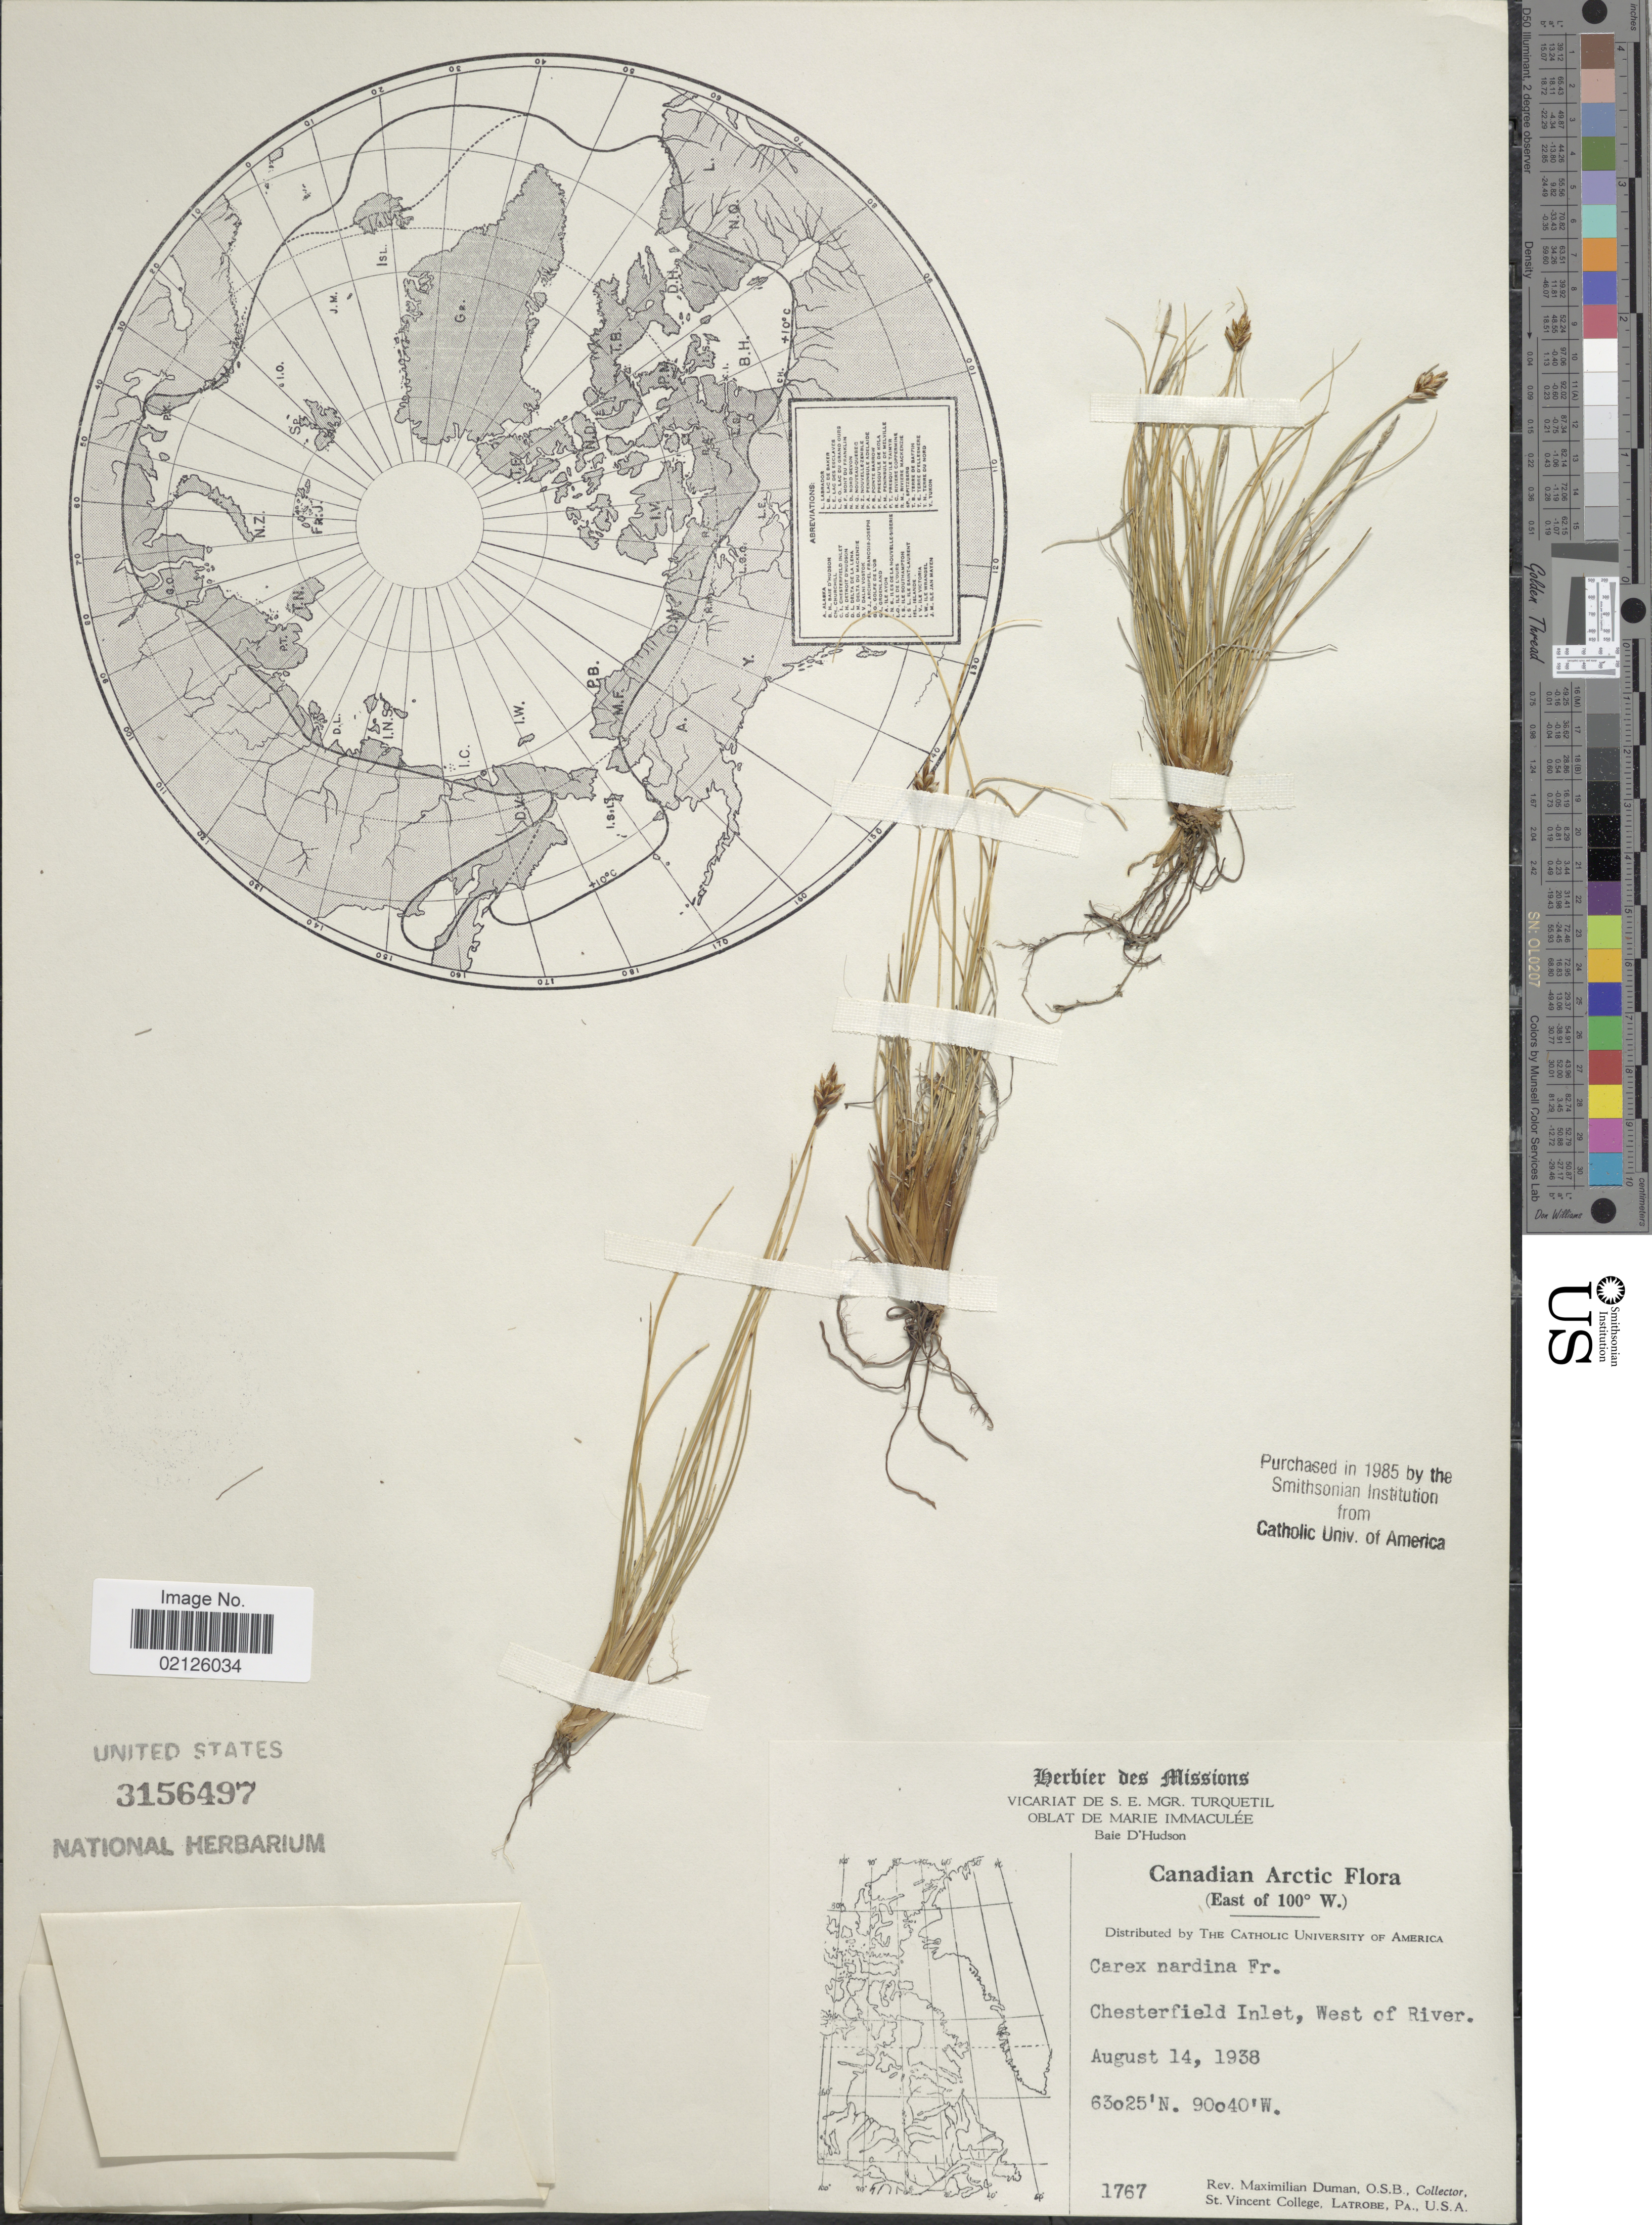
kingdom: Plantae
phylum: Tracheophyta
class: Liliopsida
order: Poales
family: Cyperaceae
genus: Carex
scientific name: Carex nardina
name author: (Hornem.) Fr.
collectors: M. Duman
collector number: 1767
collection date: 1938-08-14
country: Canada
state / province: Nunavut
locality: Canadian Arctic (East of 100° W), Chesterfield Inlet, West of River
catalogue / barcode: US 3156497